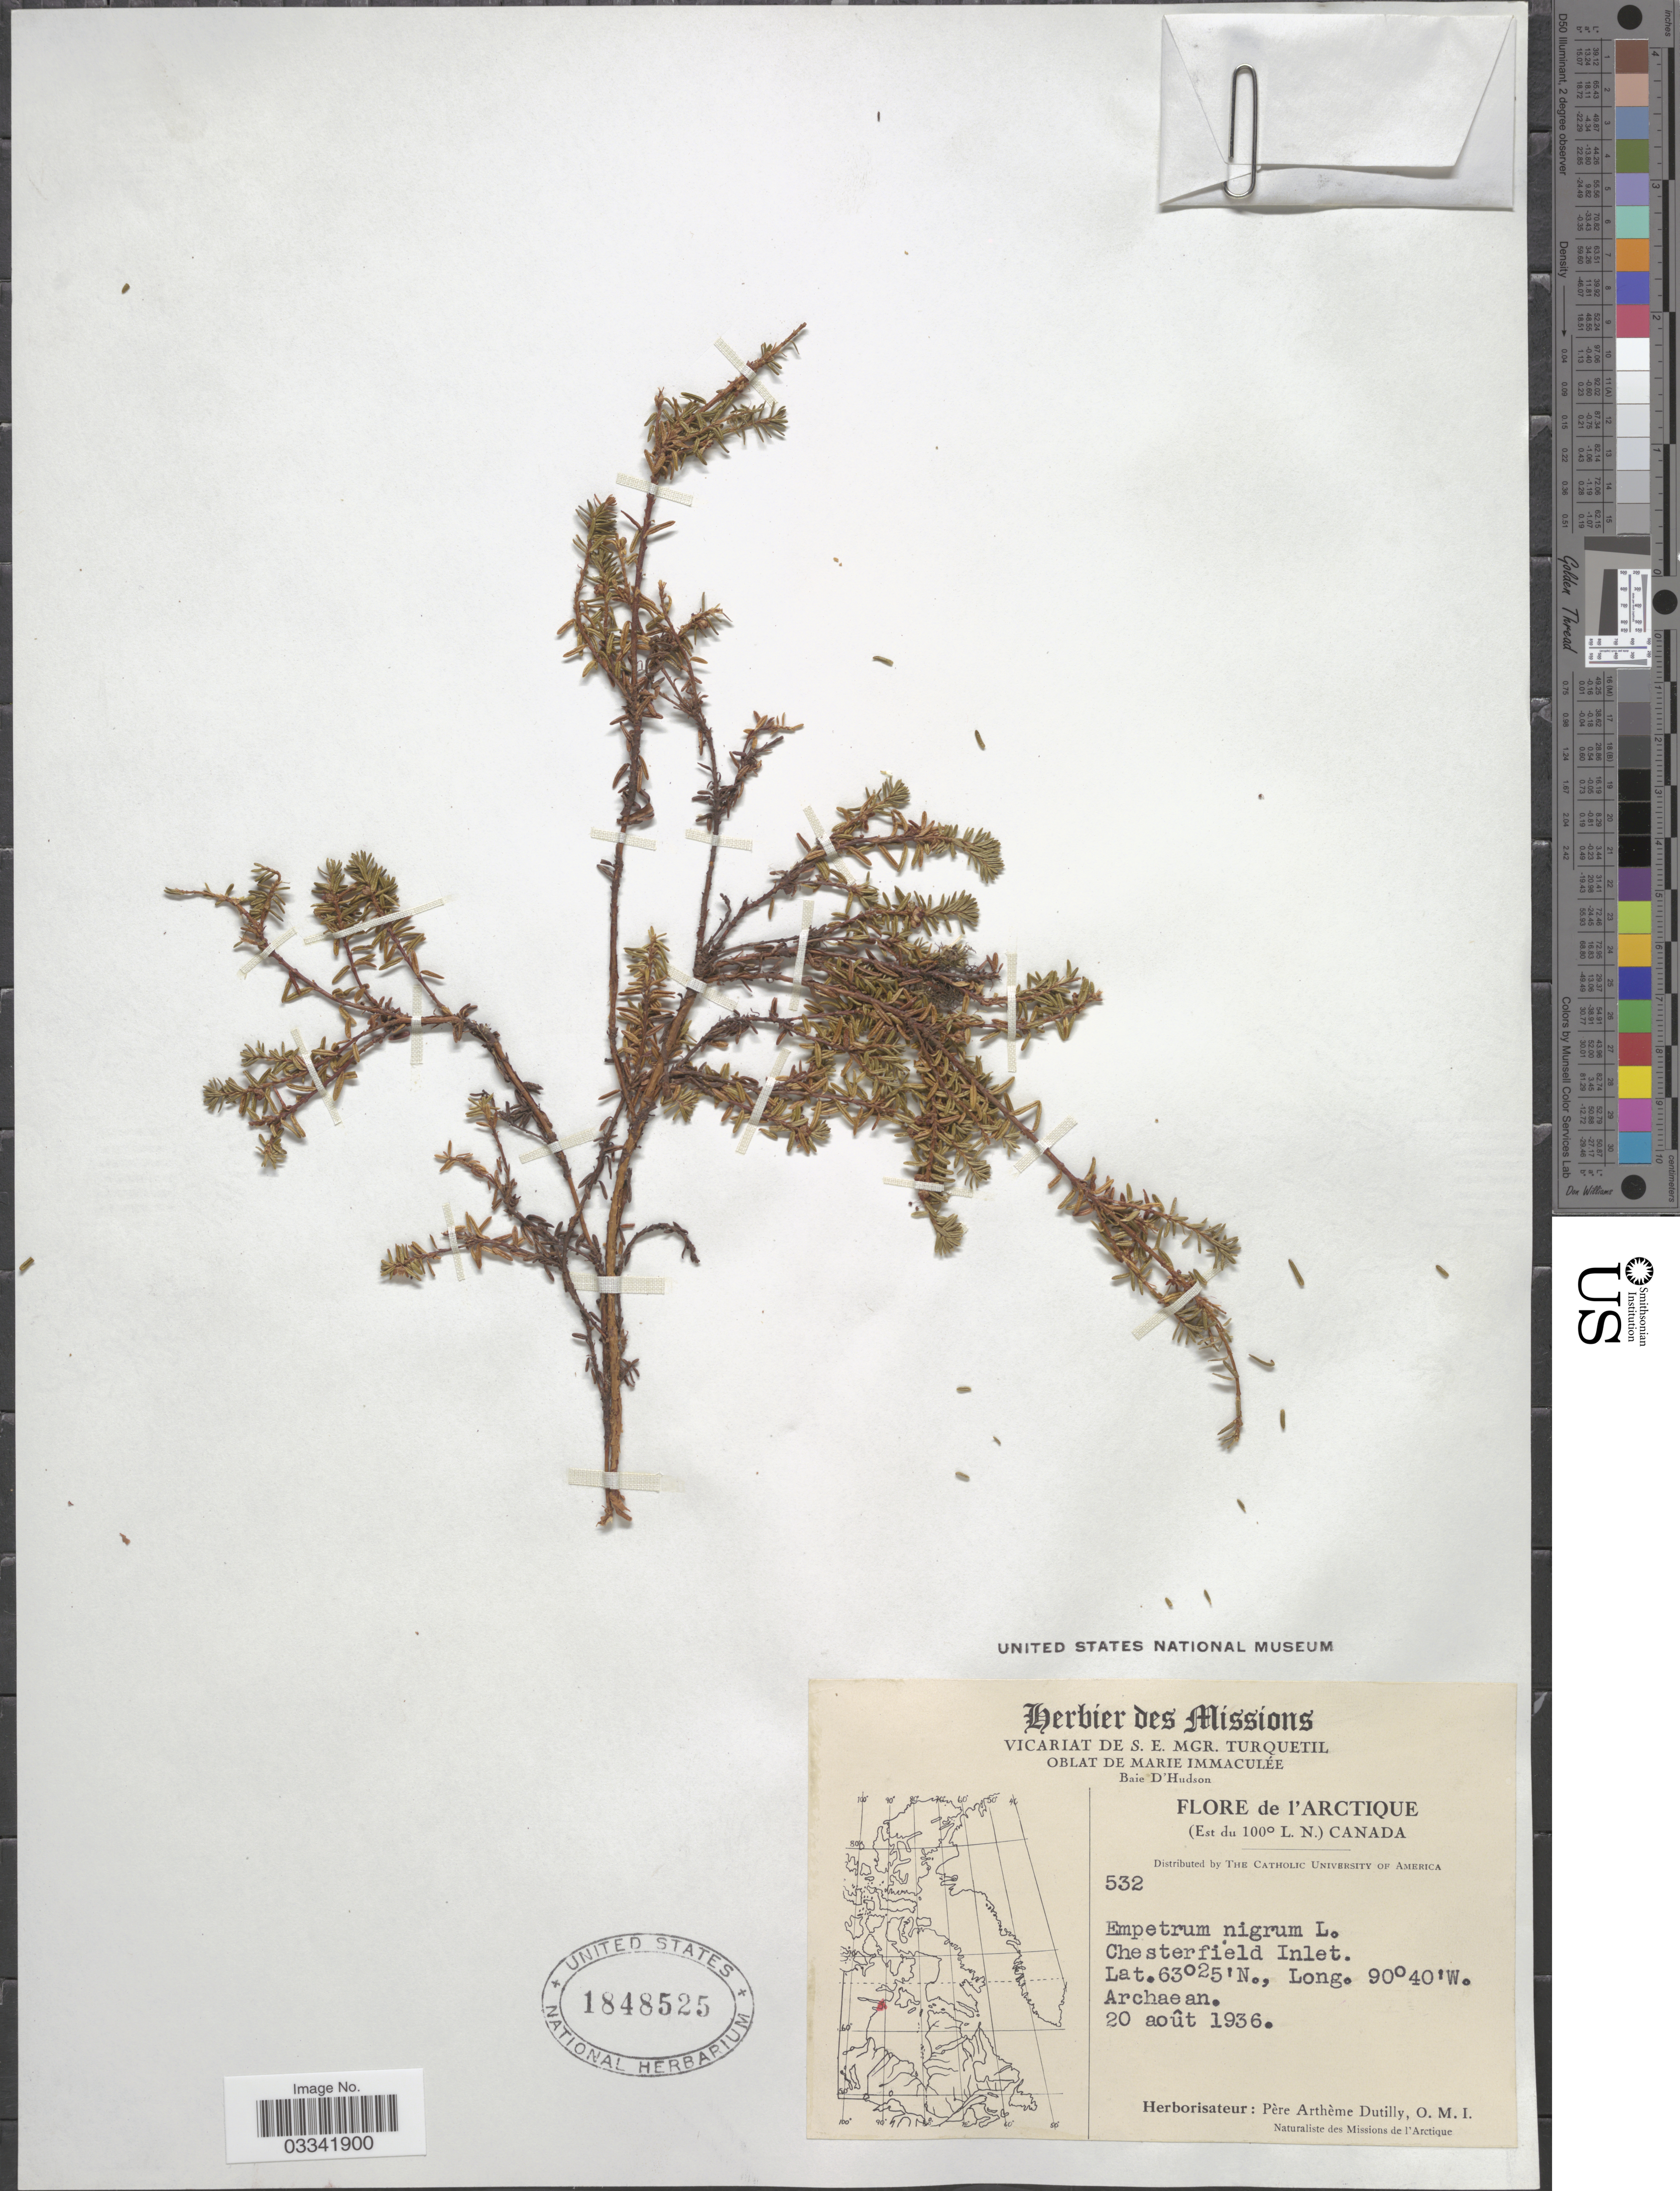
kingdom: Plantae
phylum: Tracheophyta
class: Magnoliopsida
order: Ericales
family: Ericaceae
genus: Empetrum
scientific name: Empetrum nigrum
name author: L.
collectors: ex Herb. Pêre Arthême Dutilly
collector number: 532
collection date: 1936-08-20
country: Canada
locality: L'Arctique, (Est du 100° L.N.) Chesterfield Inlet, Archaean.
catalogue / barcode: US 1848525